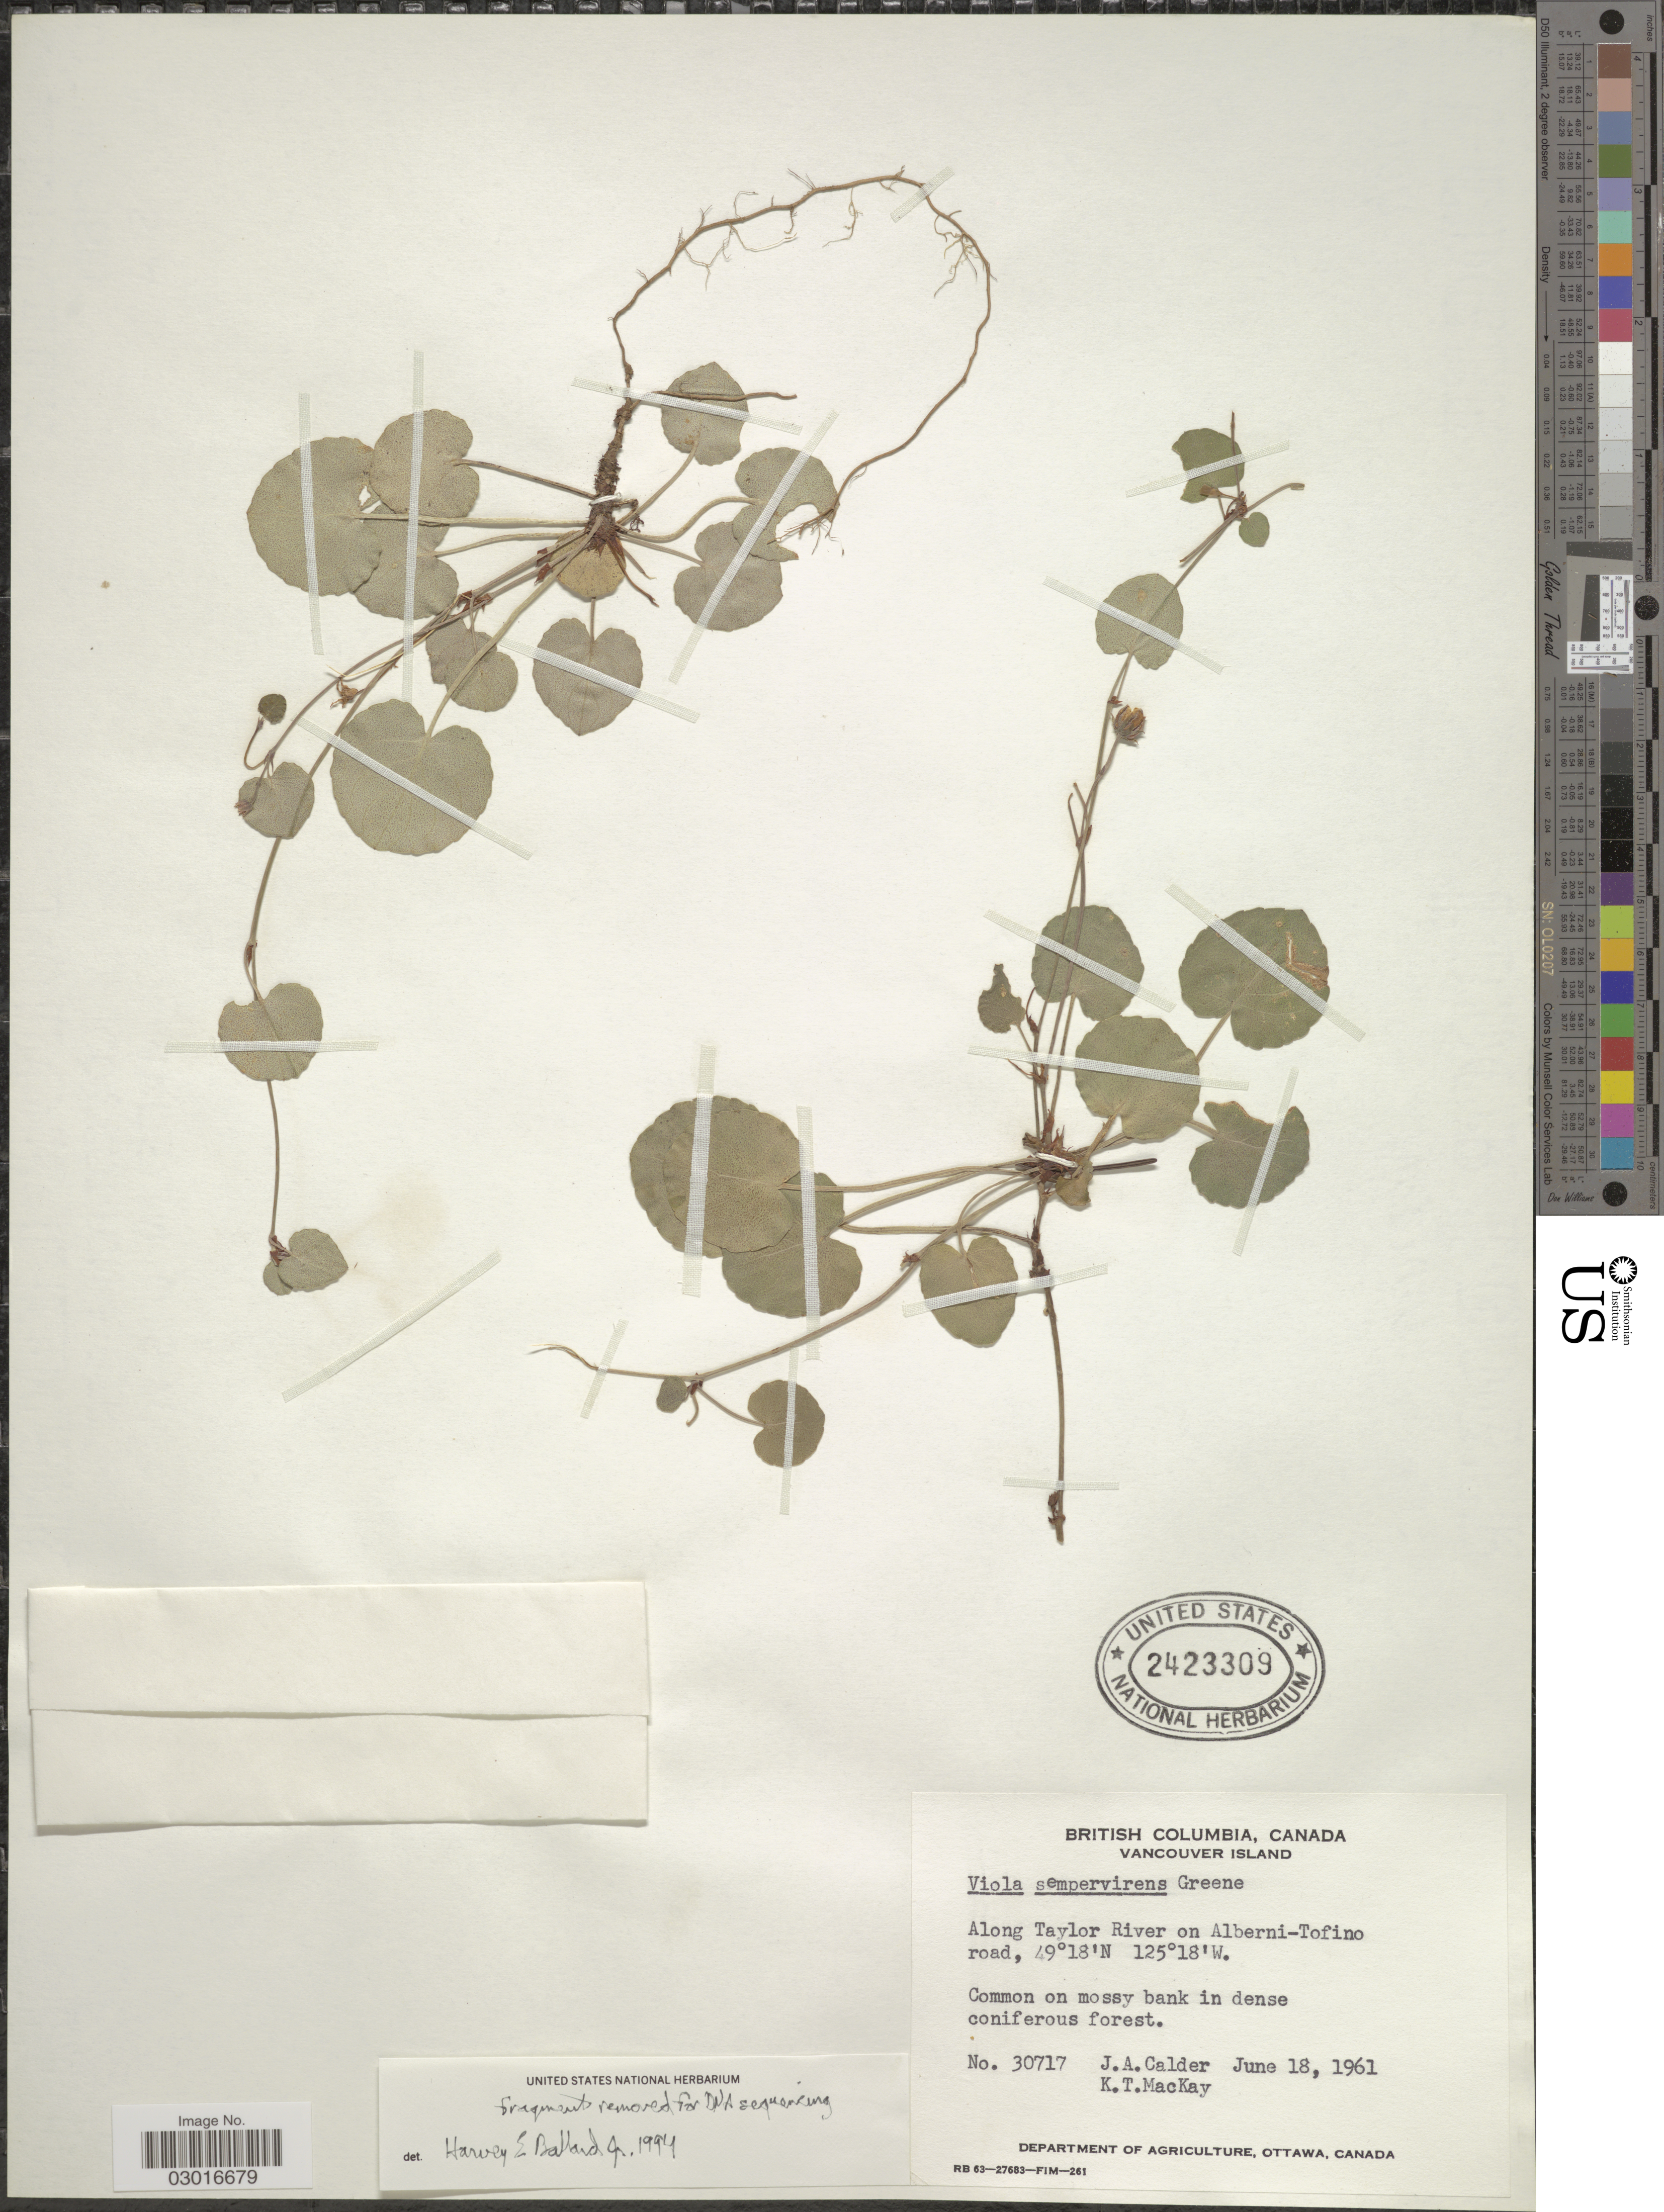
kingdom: Plantae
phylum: Tracheophyta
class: Magnoliopsida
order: Malpighiales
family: Violaceae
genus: Viola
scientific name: Viola sempervirens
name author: Greene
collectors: J. A. Calder & K. T. Mackay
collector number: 30717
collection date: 1961-06-18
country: Canada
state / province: British Columbia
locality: Vancouver Island. Along Taylor River on Alberni-Tofino road.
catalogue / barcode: US 2423309